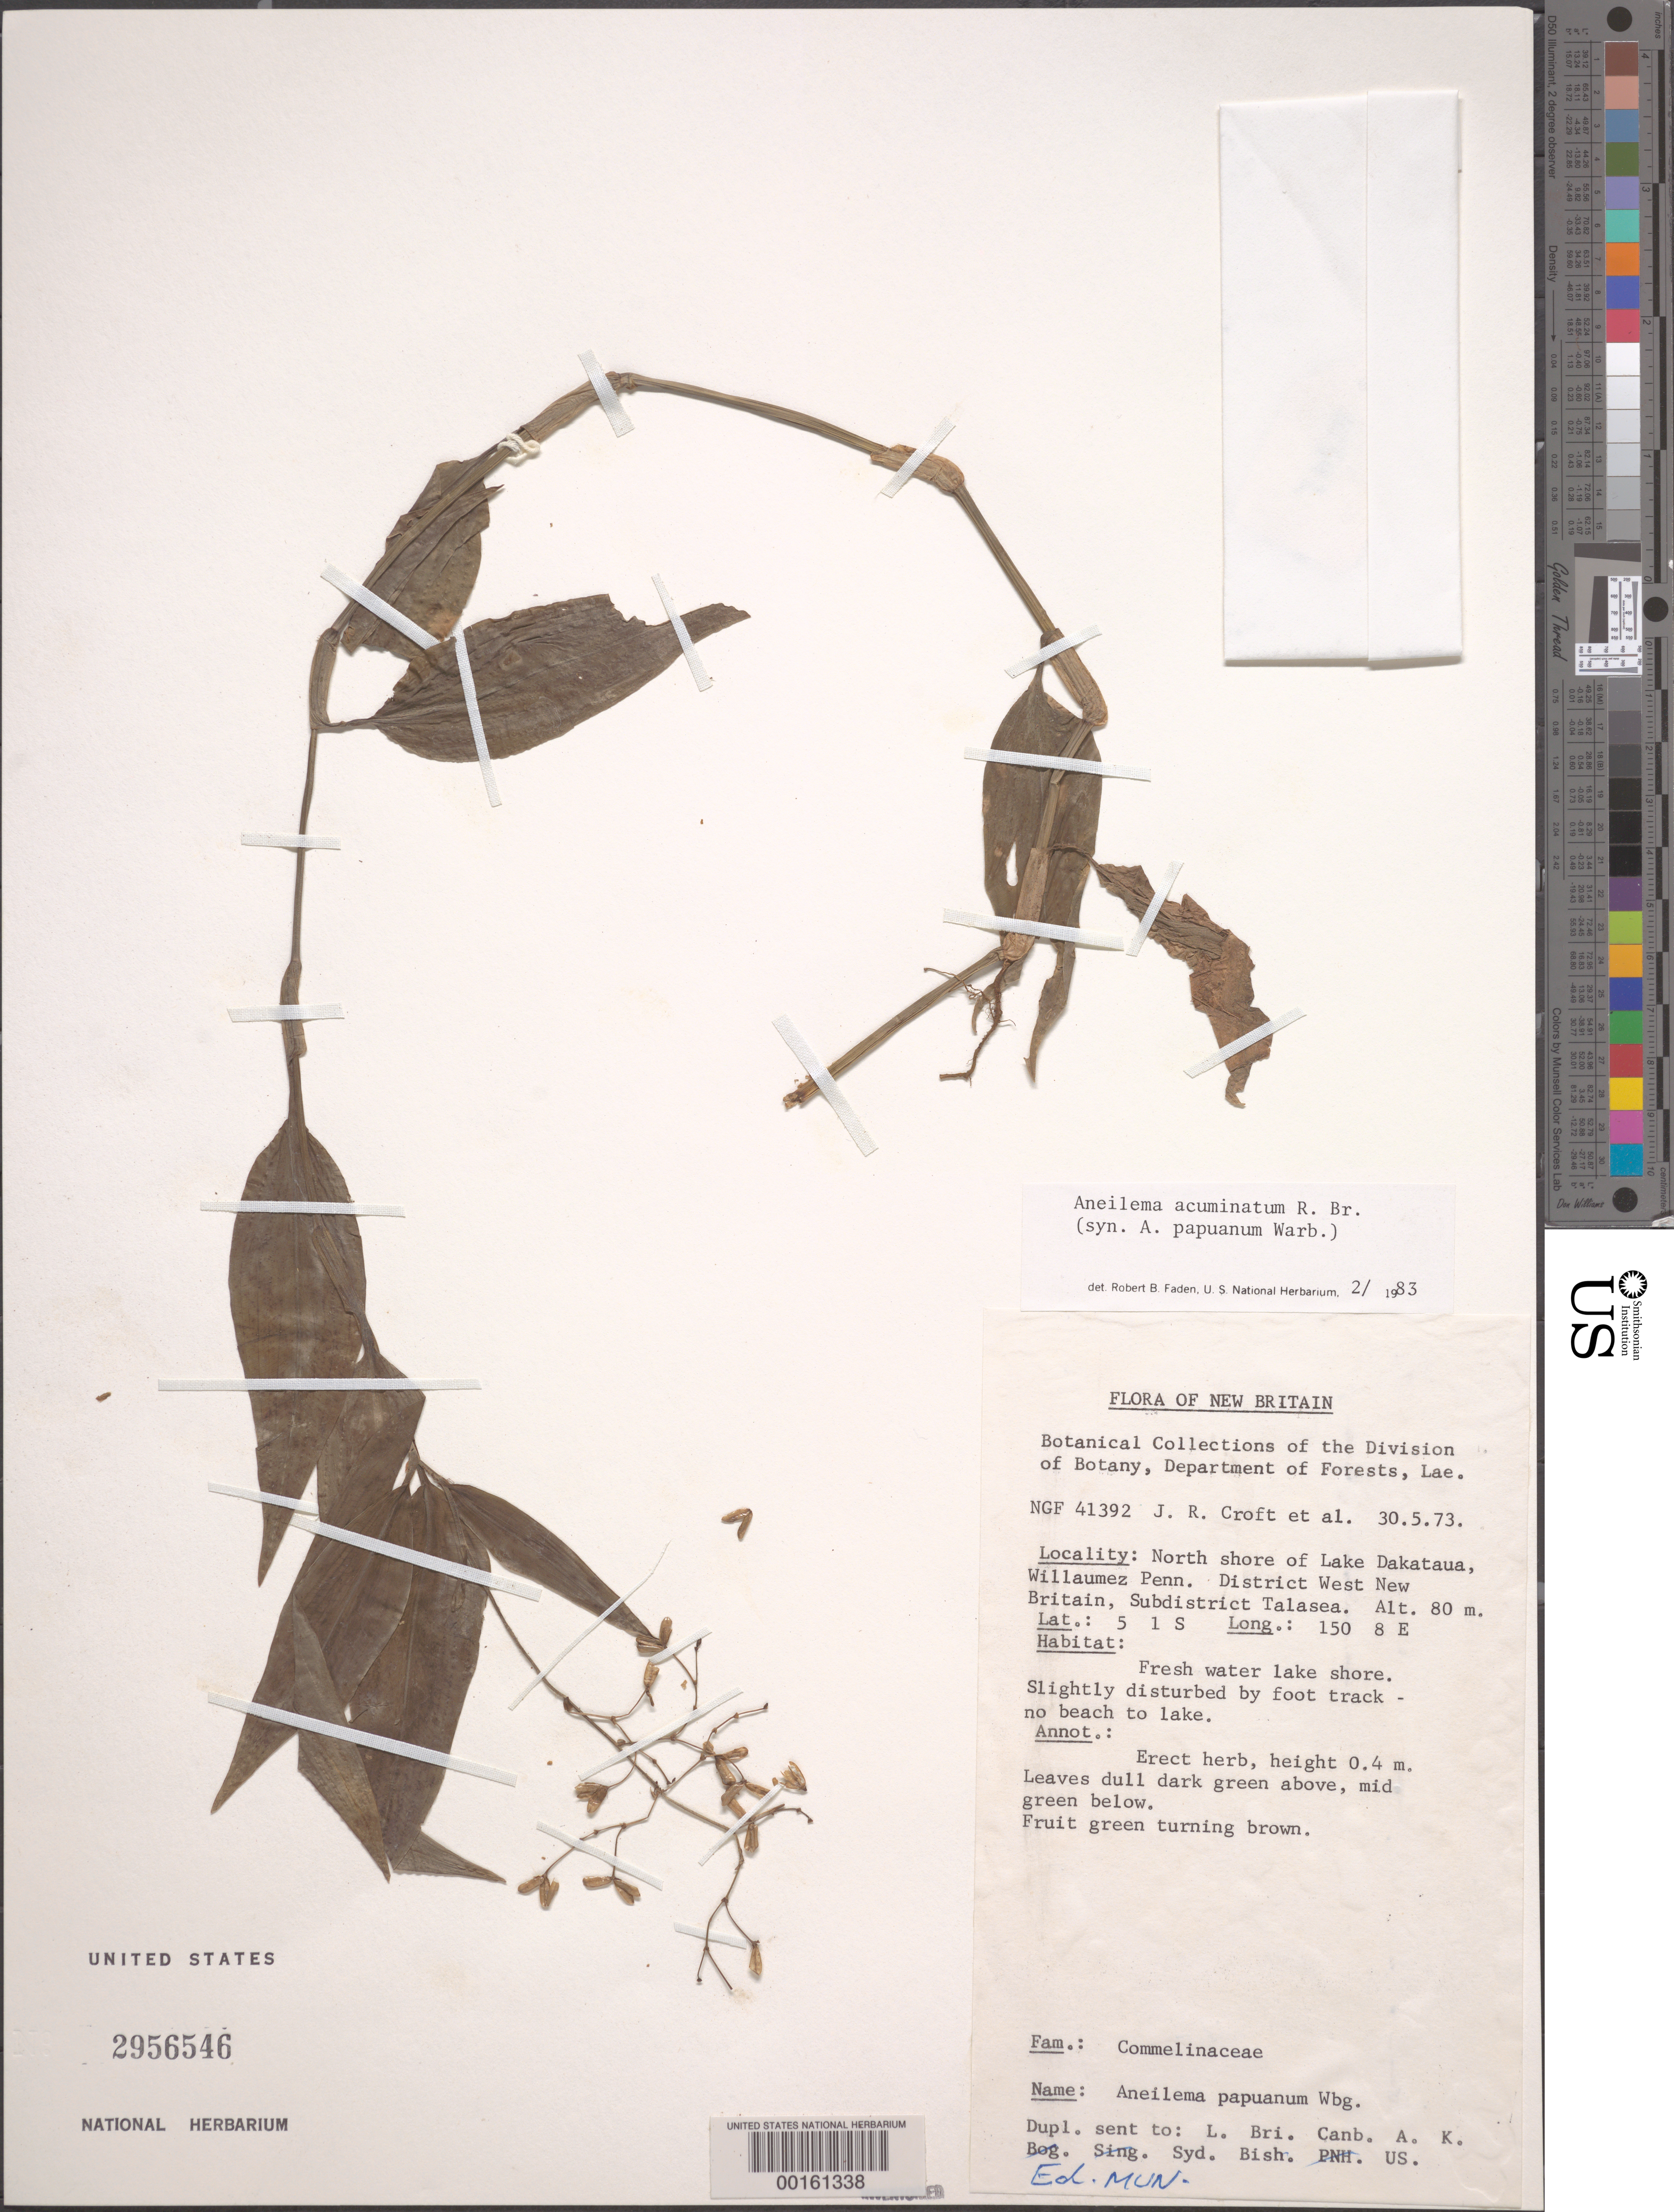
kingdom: Plantae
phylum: Tracheophyta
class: Liliopsida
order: Commelinales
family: Commelinaceae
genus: Aneilema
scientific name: Aneilema acuminatum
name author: R. Br.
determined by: Faden, Robert B., (US), Smithsonian Institution - National Museum of Natural History (UNITED STATES)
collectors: J. R. Croft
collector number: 41392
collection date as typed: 30 May 1973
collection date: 1973-05-30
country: Papua New Guinea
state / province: West New Britain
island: New Britain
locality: Lake dakataua; willaumez penninsula, bismark archipelago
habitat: Fresh water lake shore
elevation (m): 80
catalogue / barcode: US 2956546